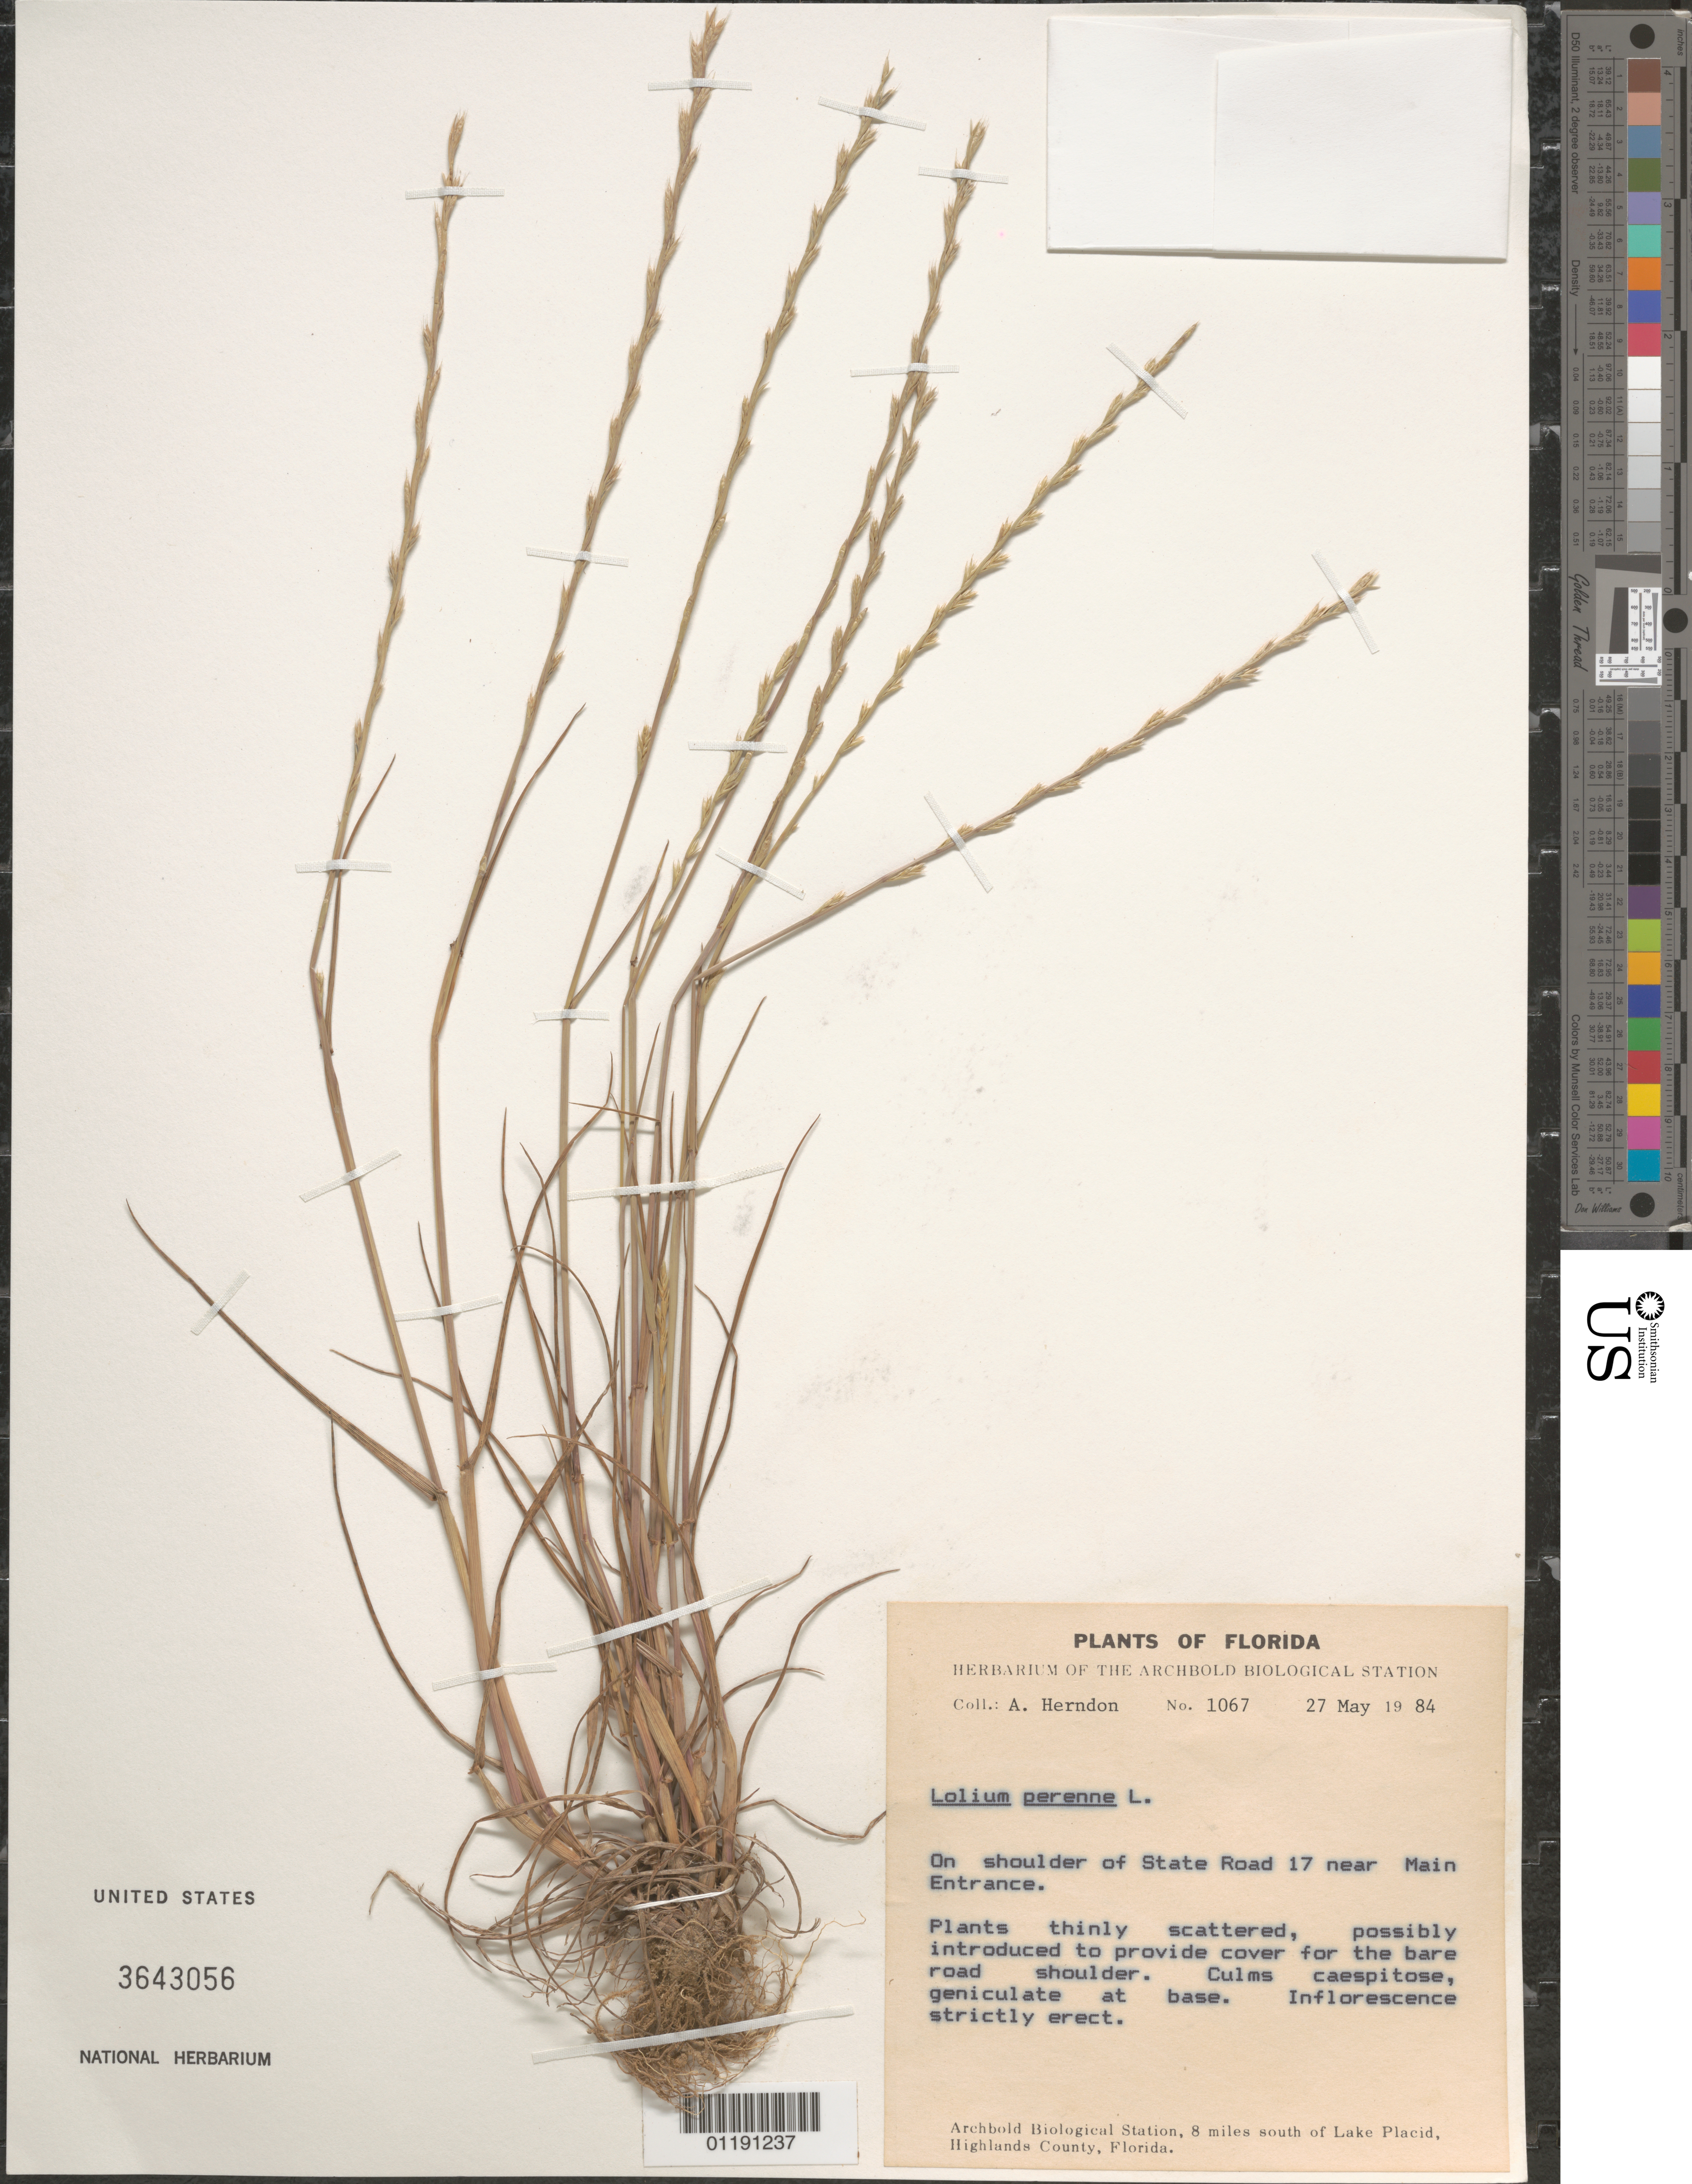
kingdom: Plantae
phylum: Tracheophyta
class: Liliopsida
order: Poales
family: Poaceae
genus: Lolium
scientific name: Lolium perenne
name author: L.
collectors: A. Herndon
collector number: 1067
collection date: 1984-05-27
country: United States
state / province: Florida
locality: On shoulder of State Road 17 near Main Entrance.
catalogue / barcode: US 3643056